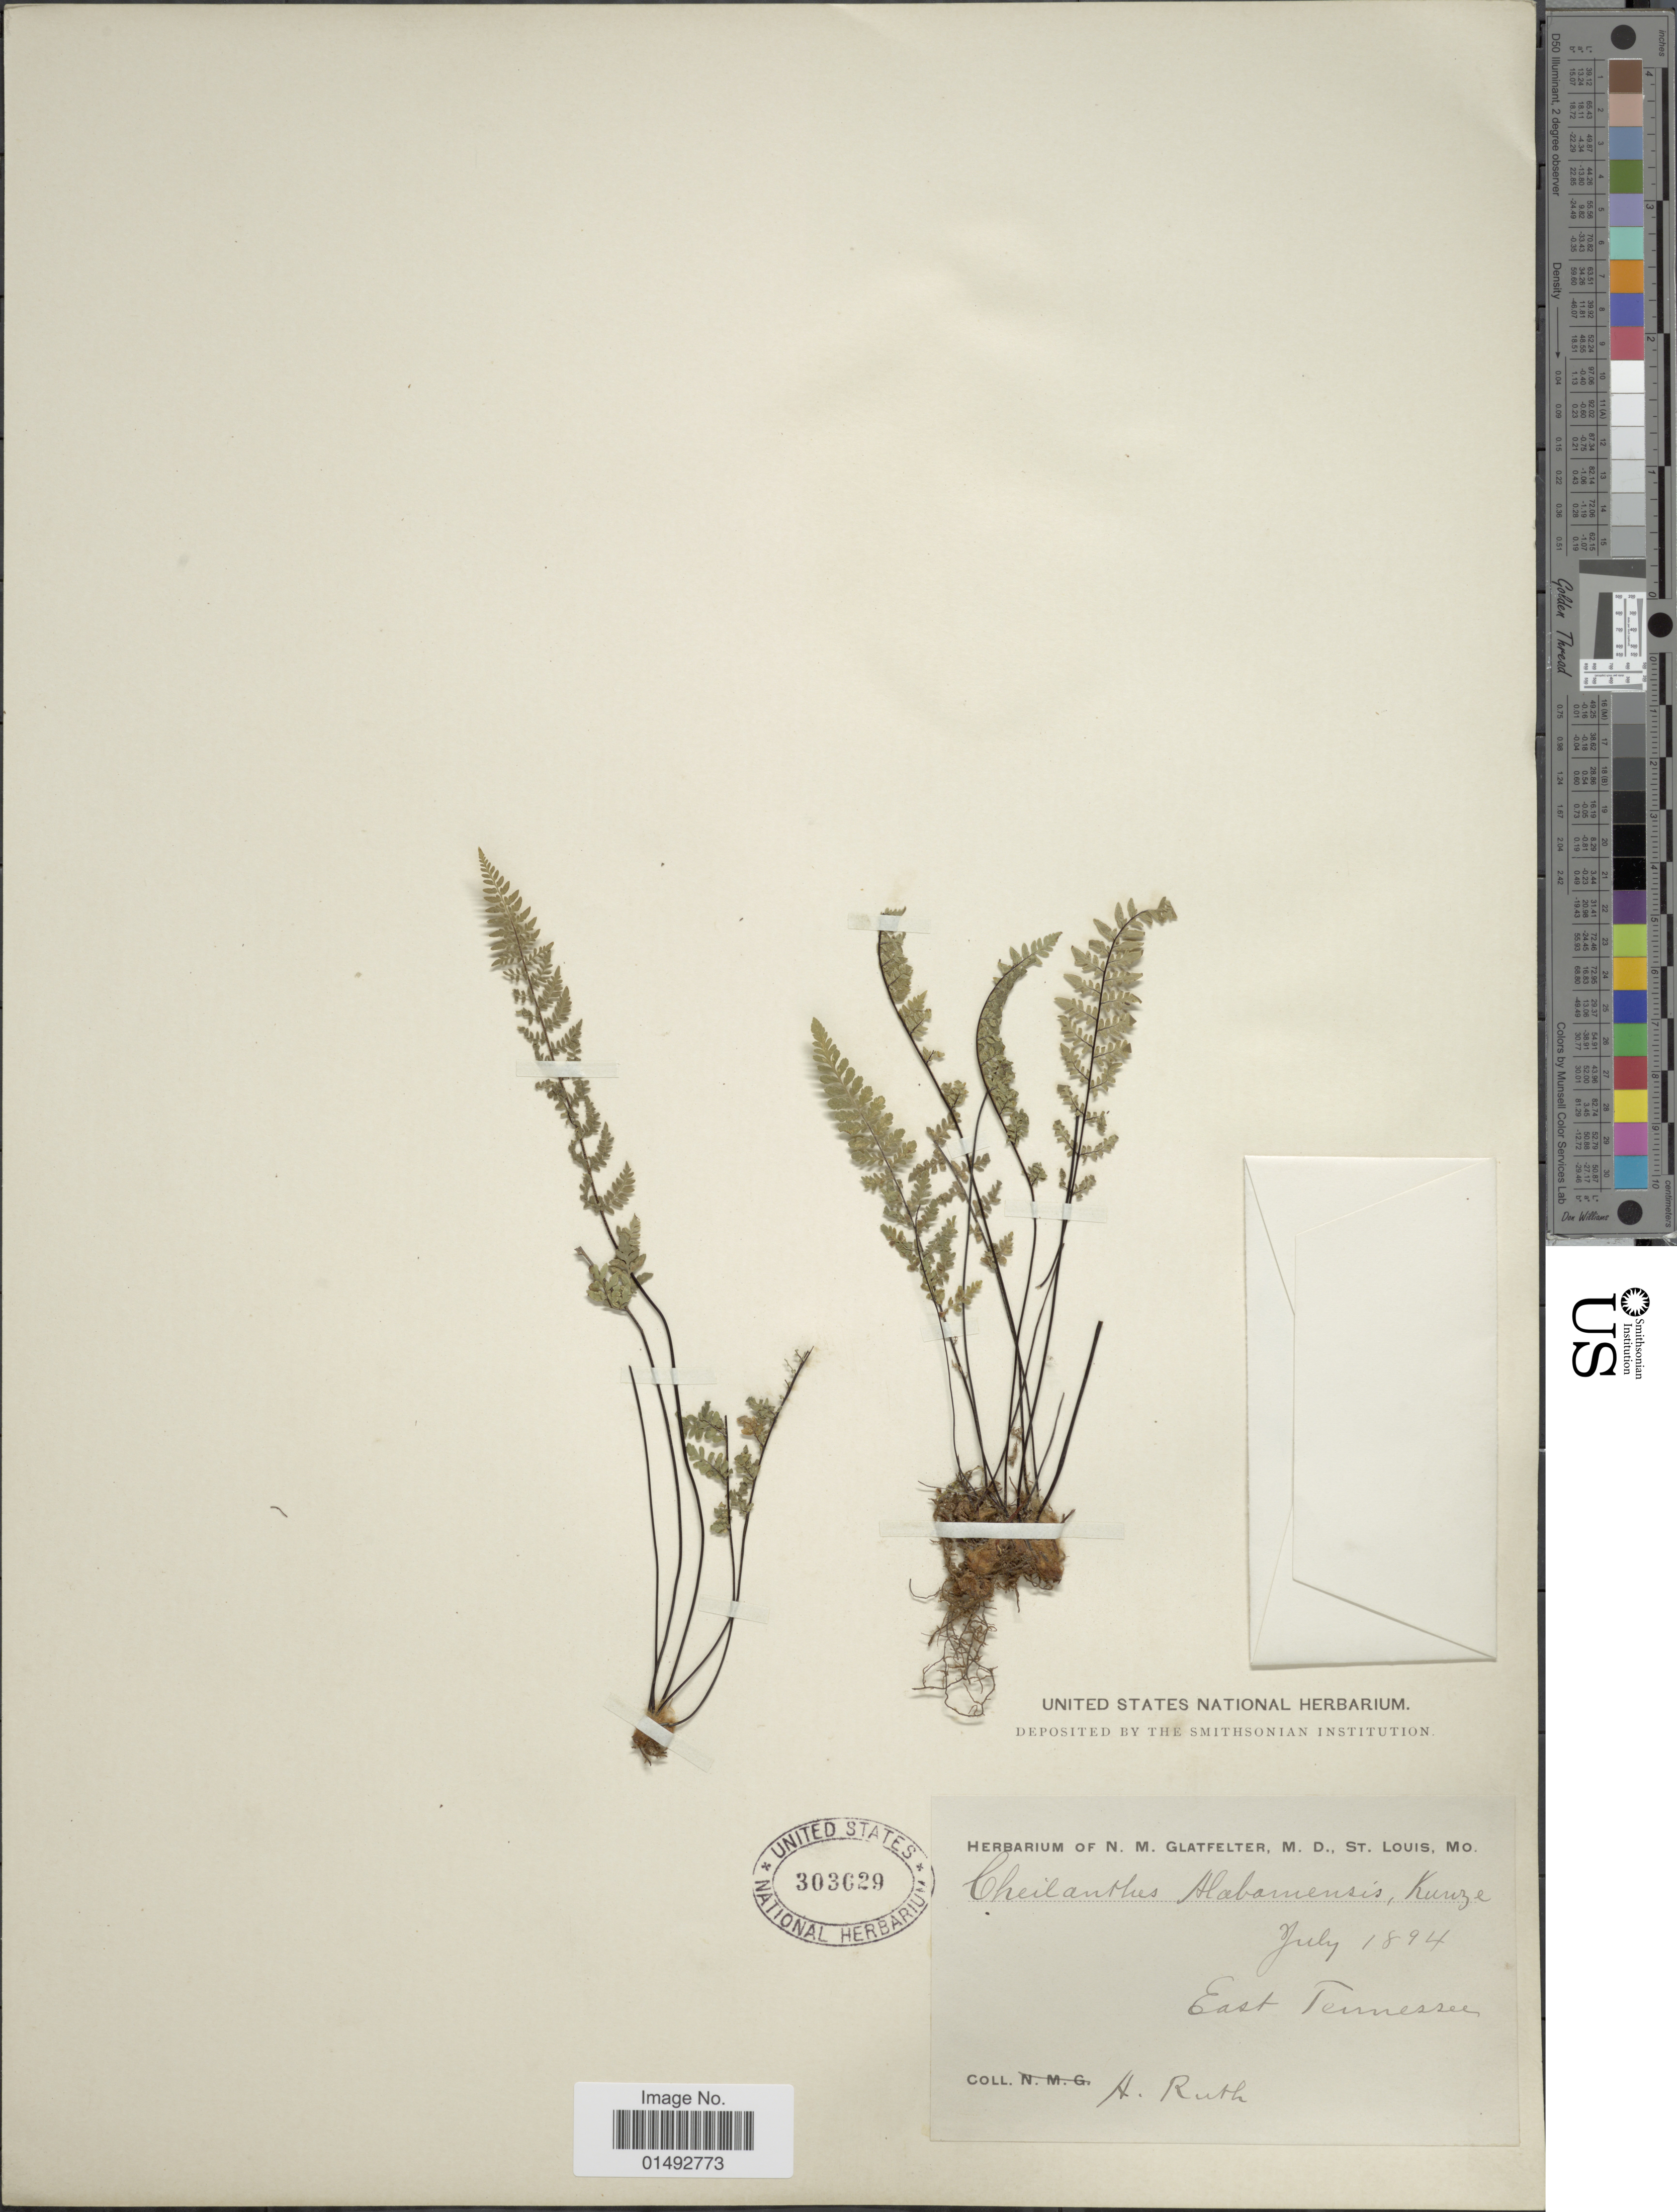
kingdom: Plantae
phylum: Tracheophyta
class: Polypodiopsida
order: Polypodiales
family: Pteridaceae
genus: Myriopteris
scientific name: Myriopteris alabamensis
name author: (Buckley) Grusz & Windham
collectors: A. Ruth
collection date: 1894-07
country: United States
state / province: Tennessee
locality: East Tennessee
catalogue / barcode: US 303629